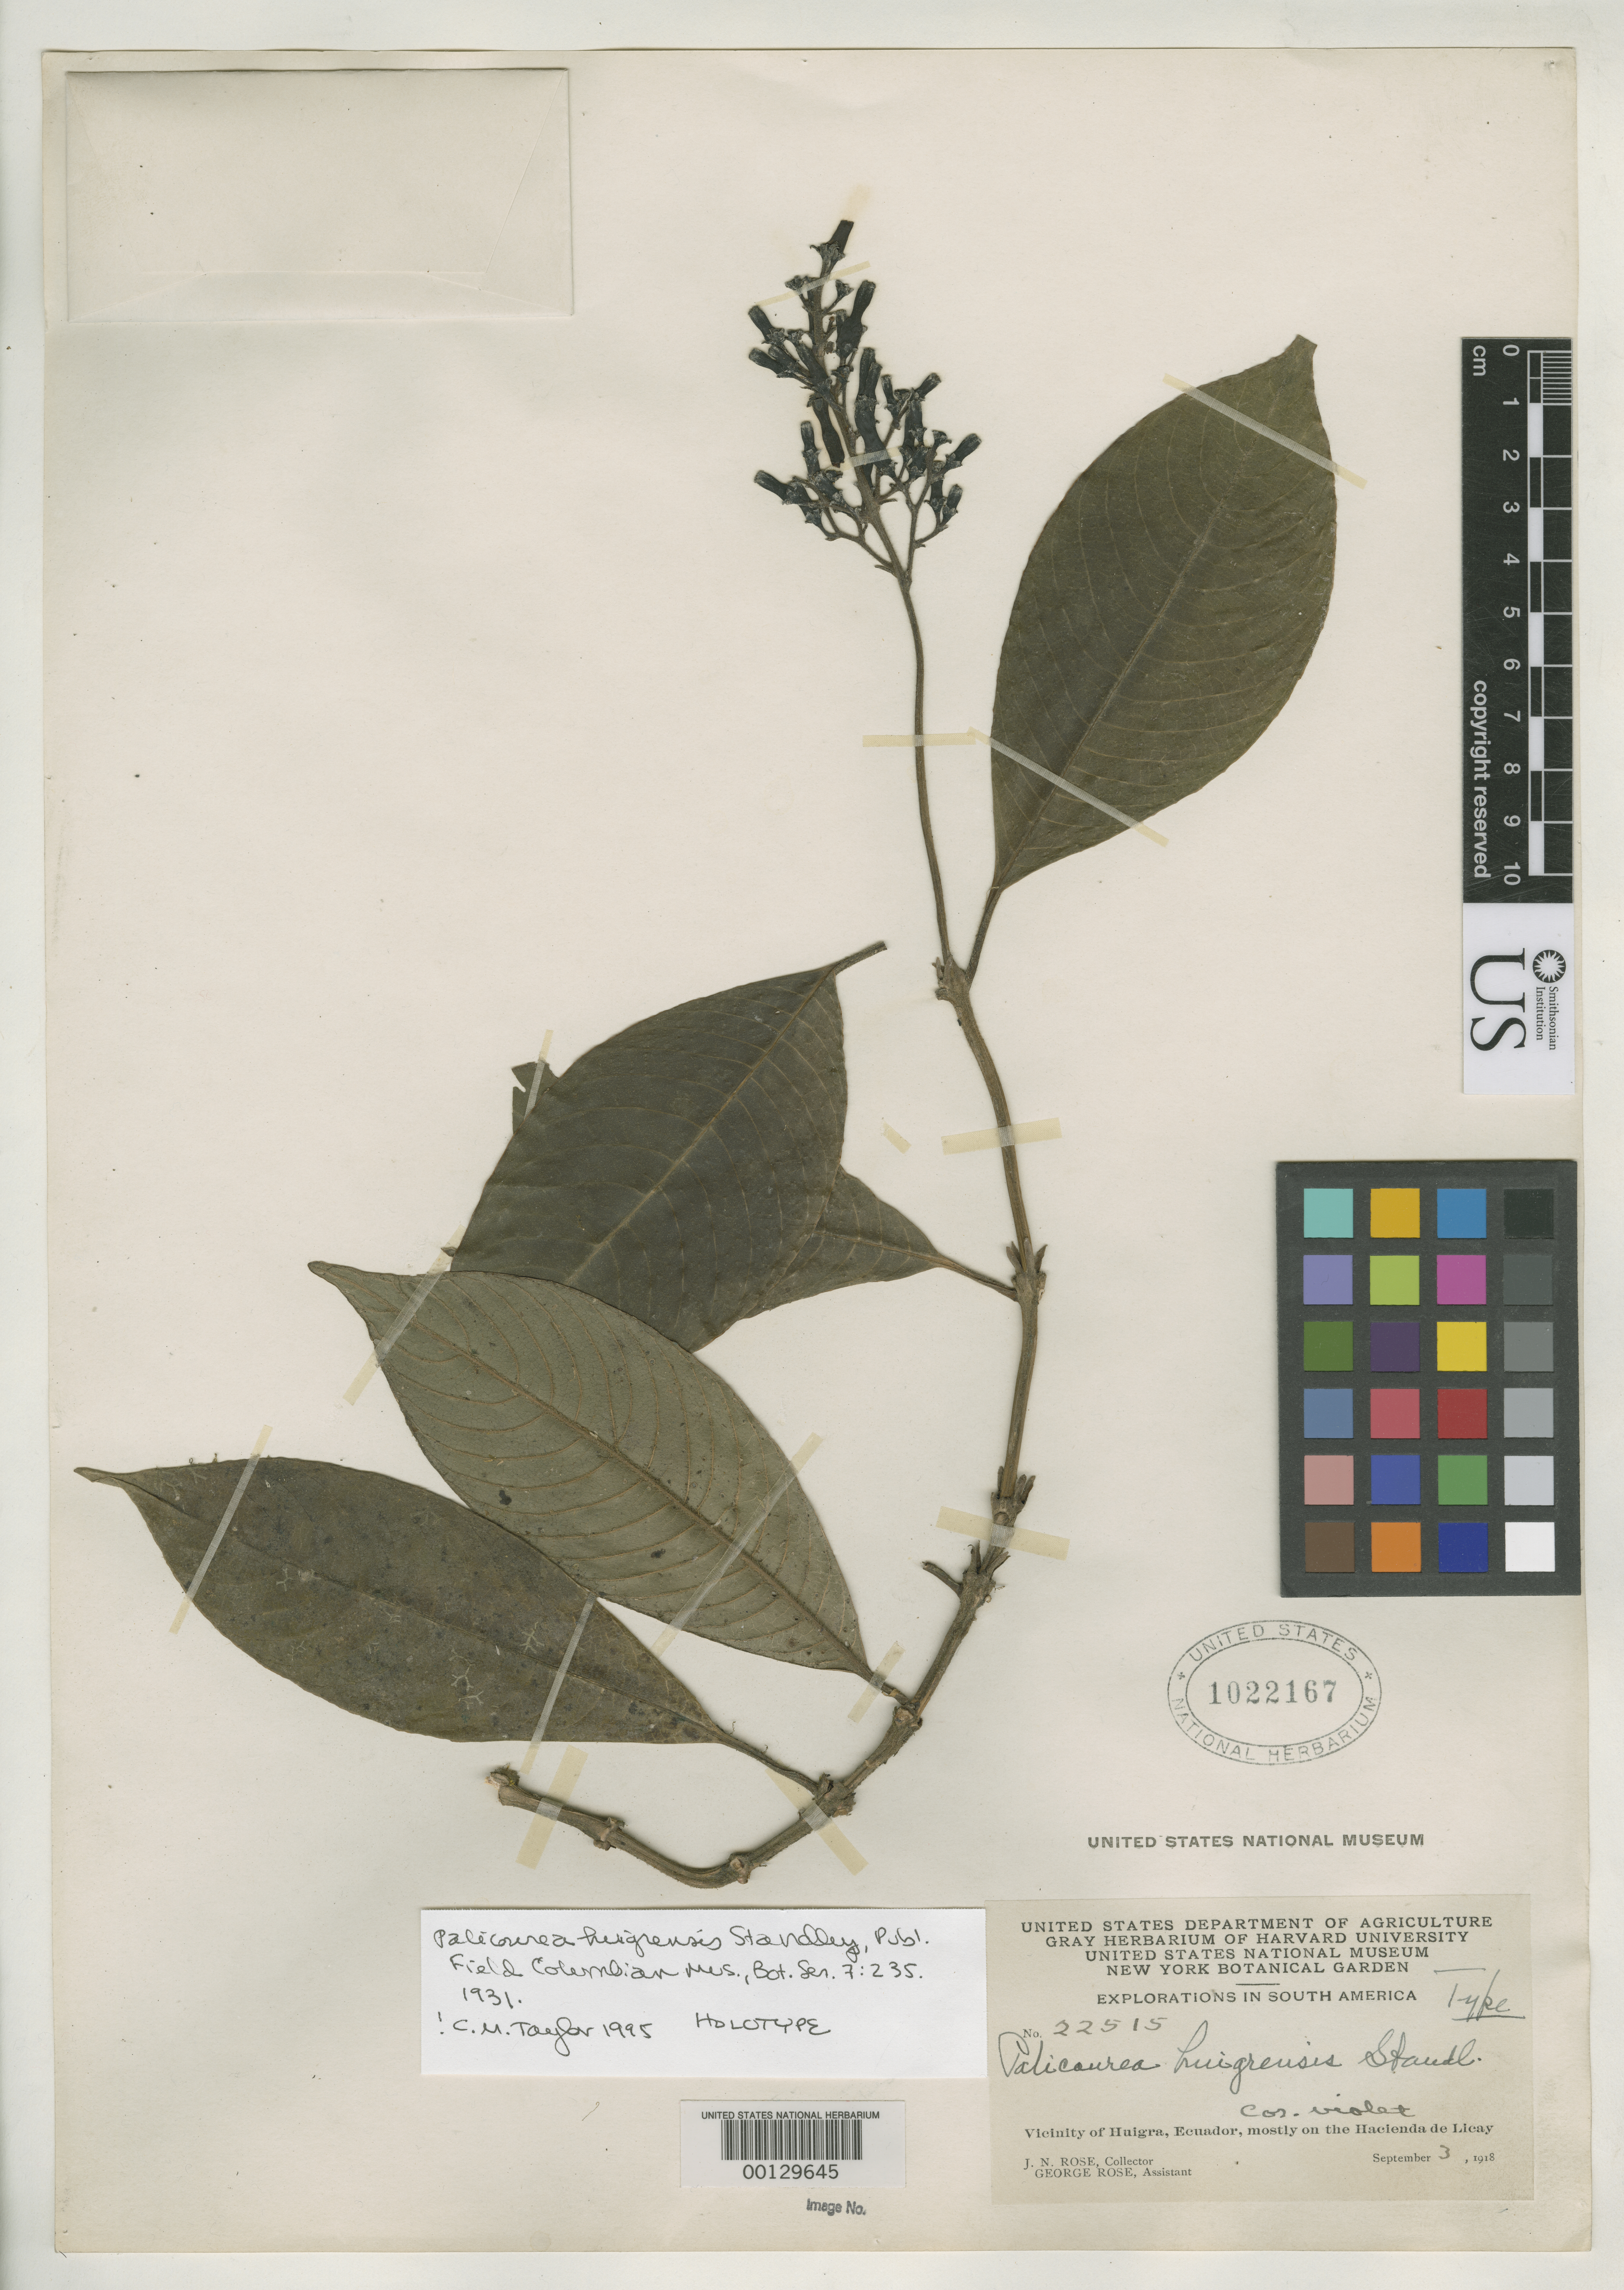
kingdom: Plantae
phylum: Tracheophyta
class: Magnoliopsida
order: Gentianales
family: Rubiaceae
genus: Palicourea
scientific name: Palicourea huigrensis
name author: Standl.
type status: Holotype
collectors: J. N. Rose & G. Rose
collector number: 22515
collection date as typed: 03 Sep 1918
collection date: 1918-09-03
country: Ecuador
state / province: Chimborazo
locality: Vicinity of Huigra, Hacienda de Licay.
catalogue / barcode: US 1022167